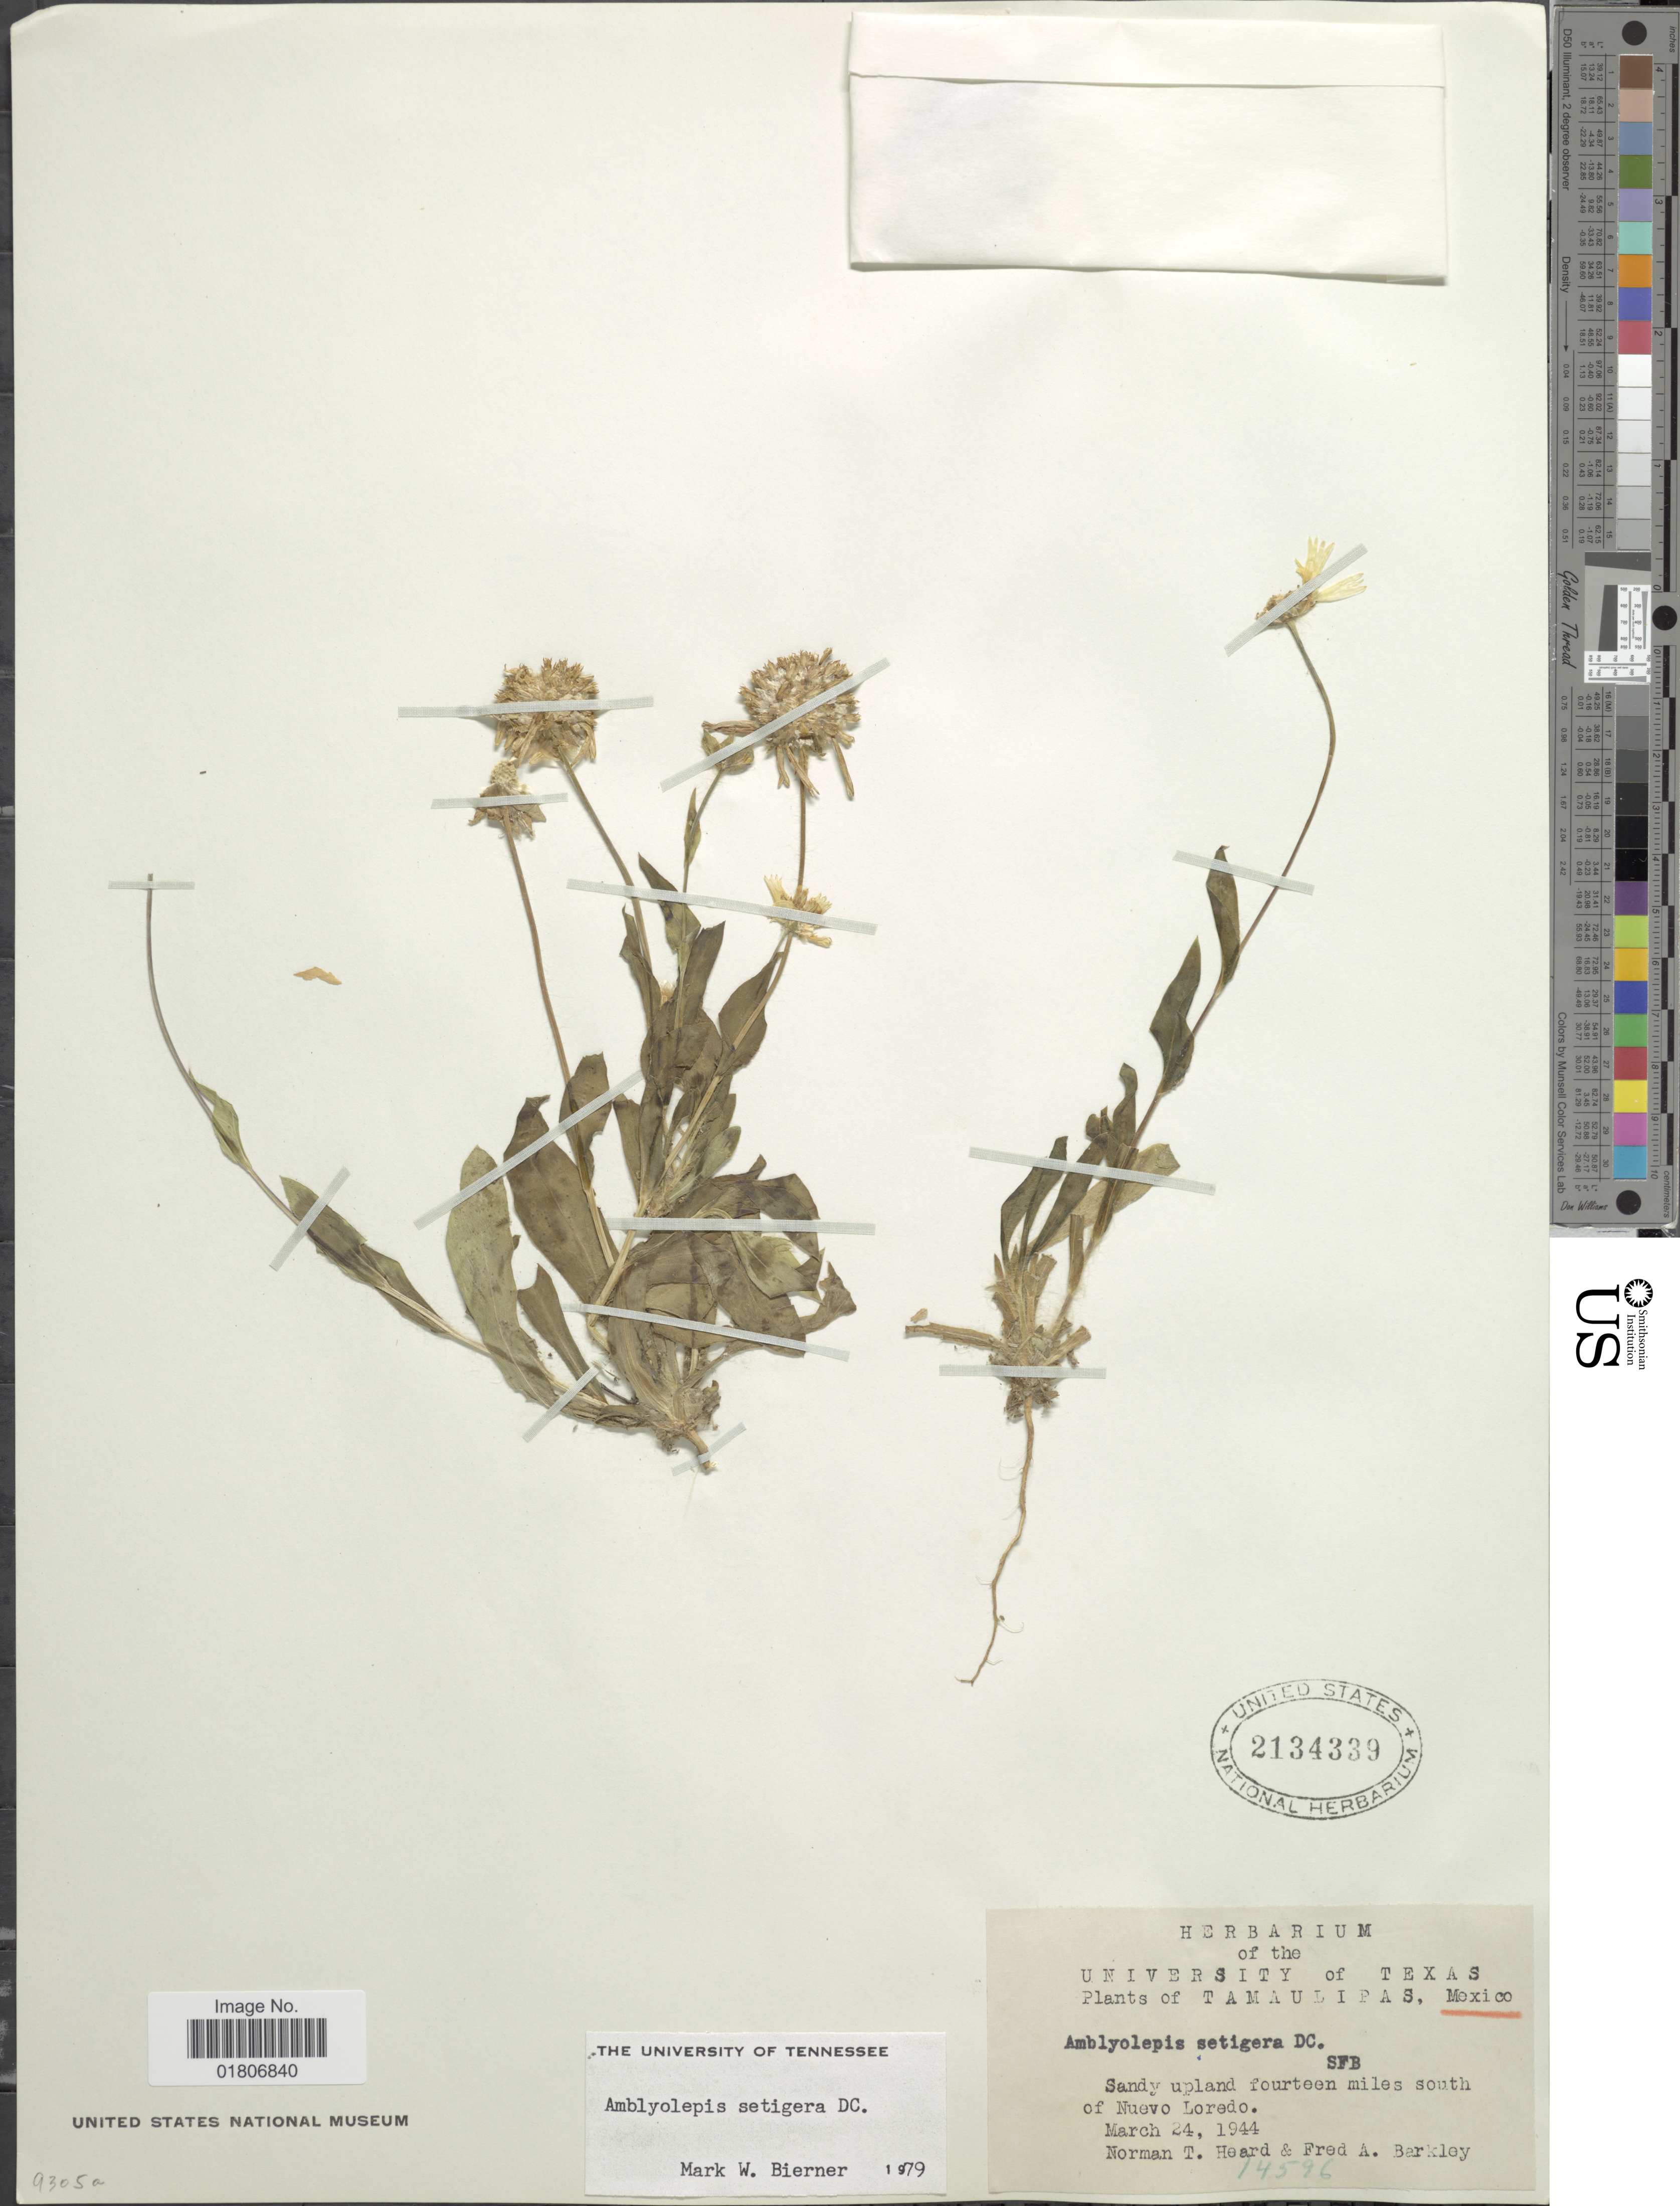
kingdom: Plantae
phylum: Tracheophyta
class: Magnoliopsida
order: Asterales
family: Asteraceae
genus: Amblyolepis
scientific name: Amblyolepis setigera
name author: DC.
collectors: N. Heard & F. A. Barkley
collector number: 14596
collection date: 1944-03-24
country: Mexico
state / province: Tamaulipas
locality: Fourteen miles south of Nuevo Loredo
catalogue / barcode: US 2134339